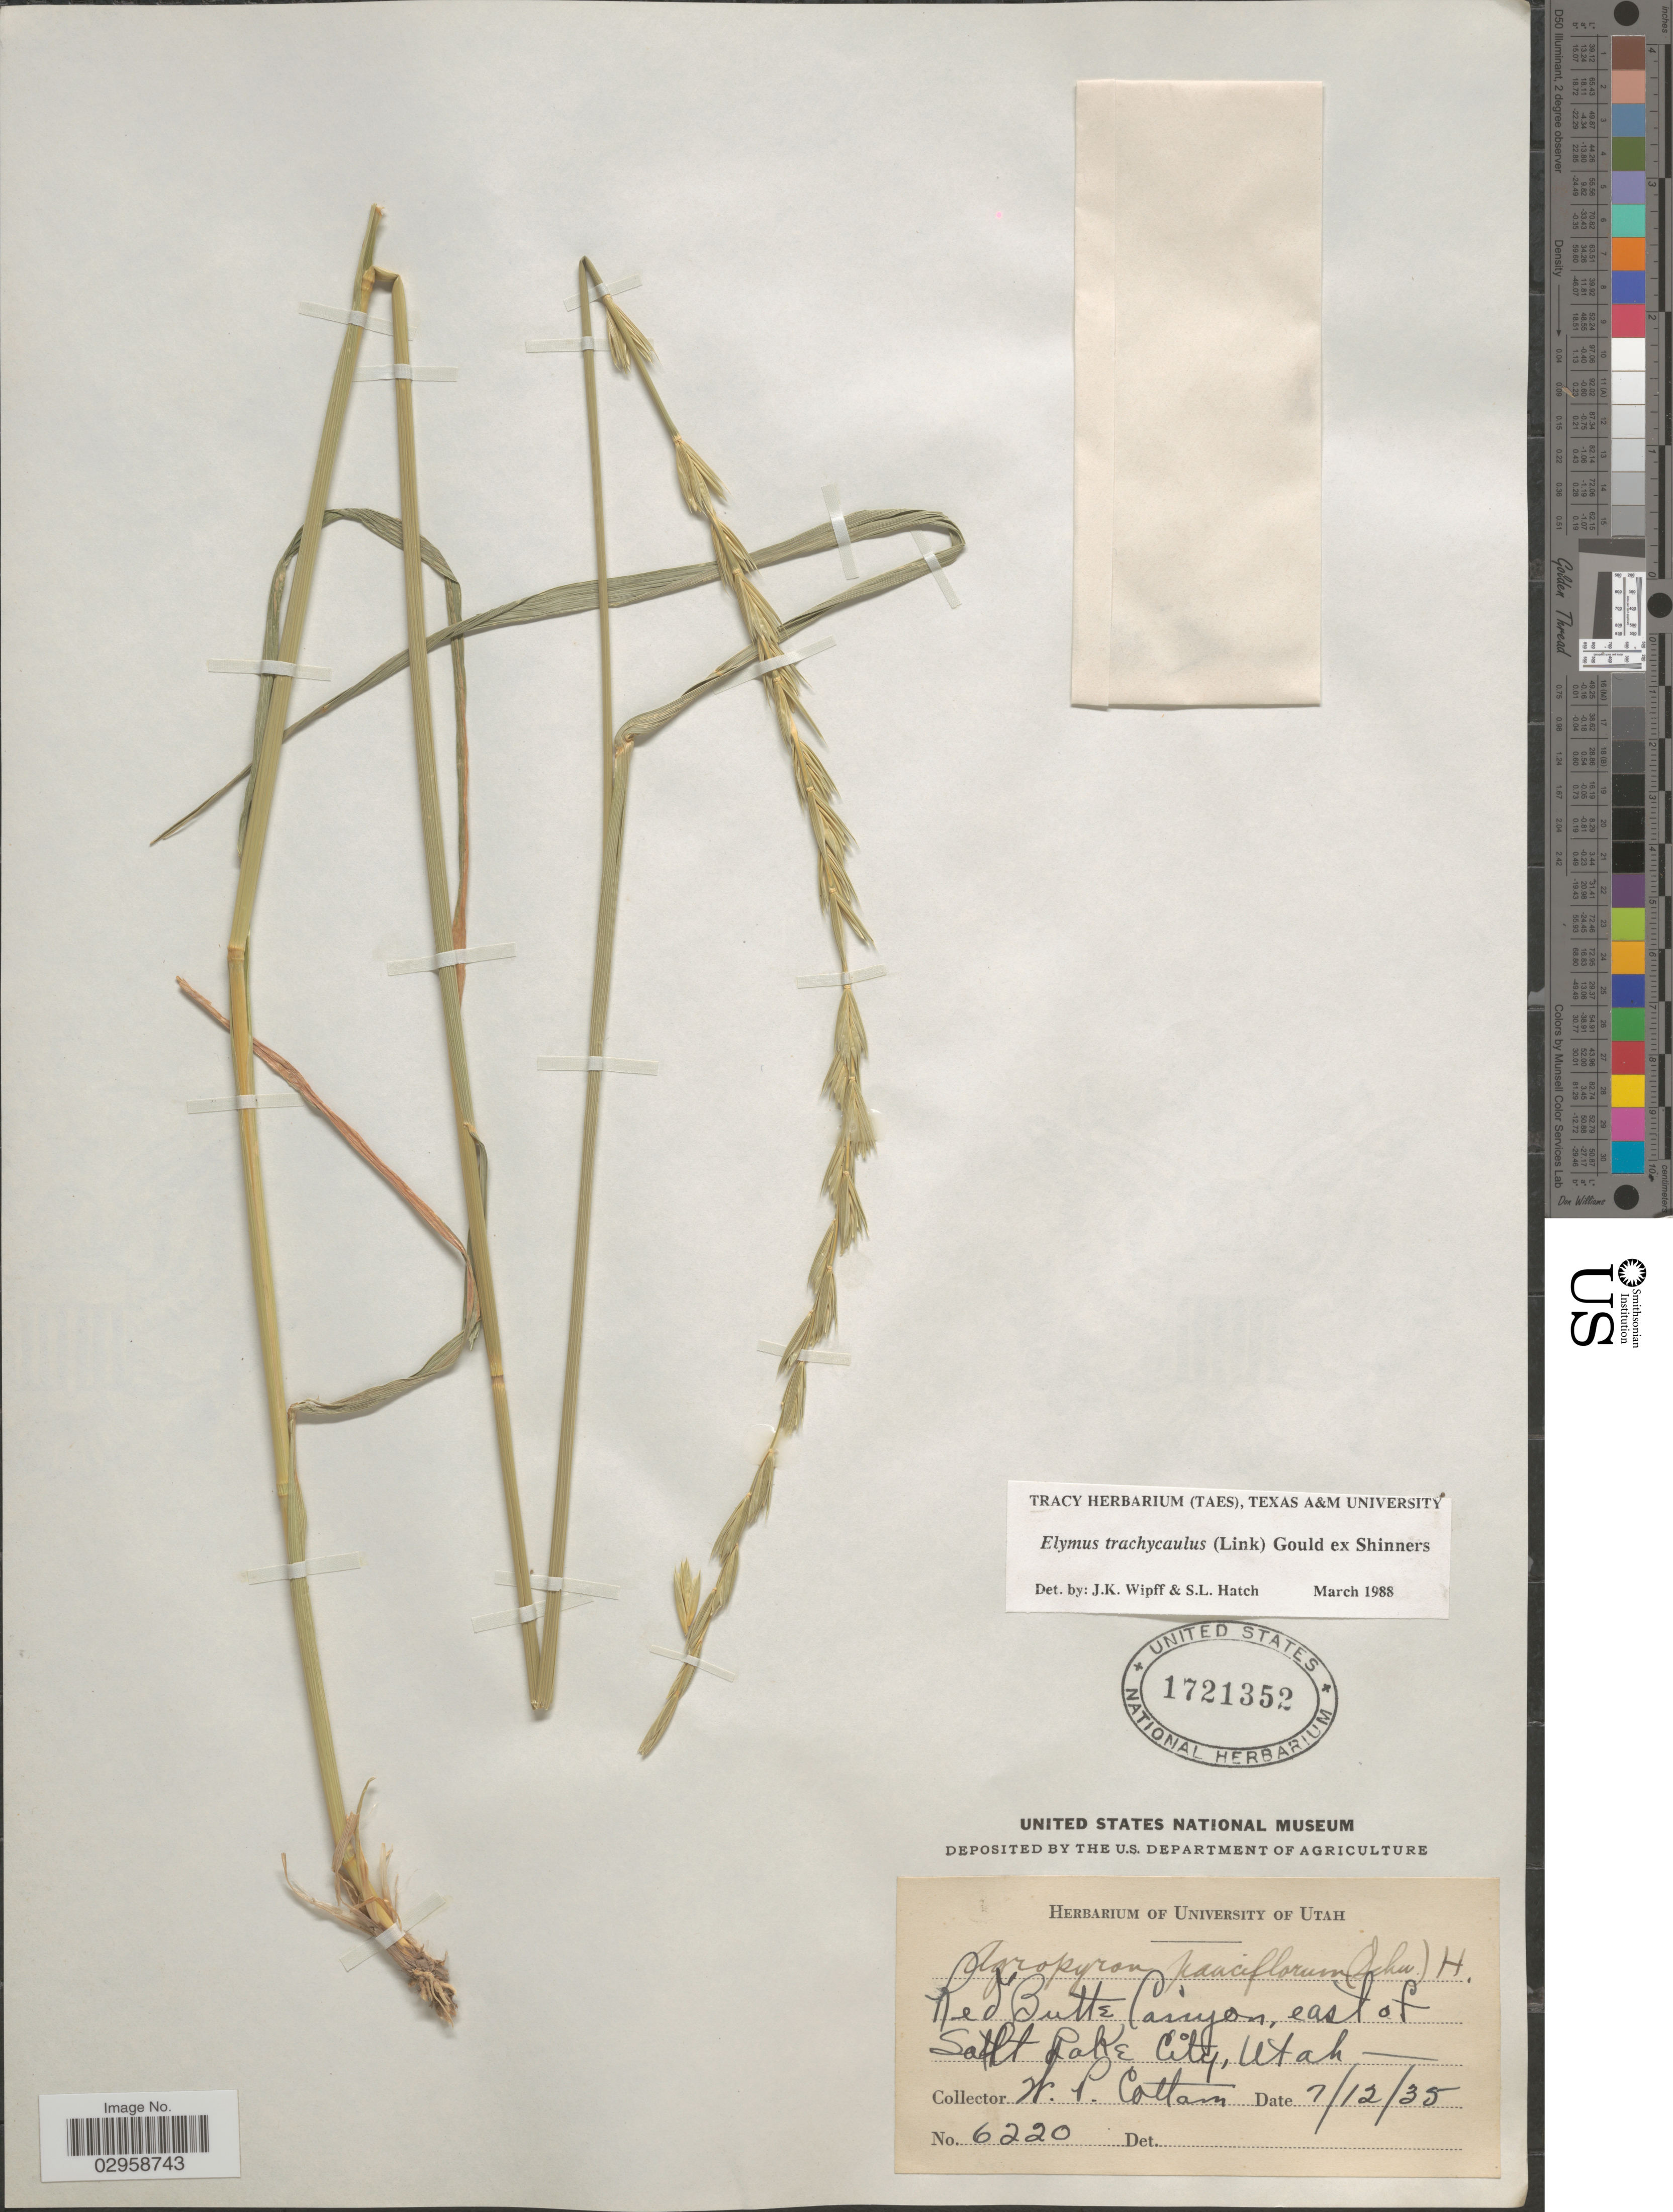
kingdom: Plantae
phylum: Tracheophyta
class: Liliopsida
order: Poales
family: Poaceae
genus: Elymus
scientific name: Elymus trachycaulus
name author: (Link) Gould ex Shinners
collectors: W. Cottam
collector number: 6220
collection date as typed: Transcribed d/m/y: 12/7/35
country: United States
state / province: Utah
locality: Red Butte Canyon, east of Salt Lake City.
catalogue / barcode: US 1721352